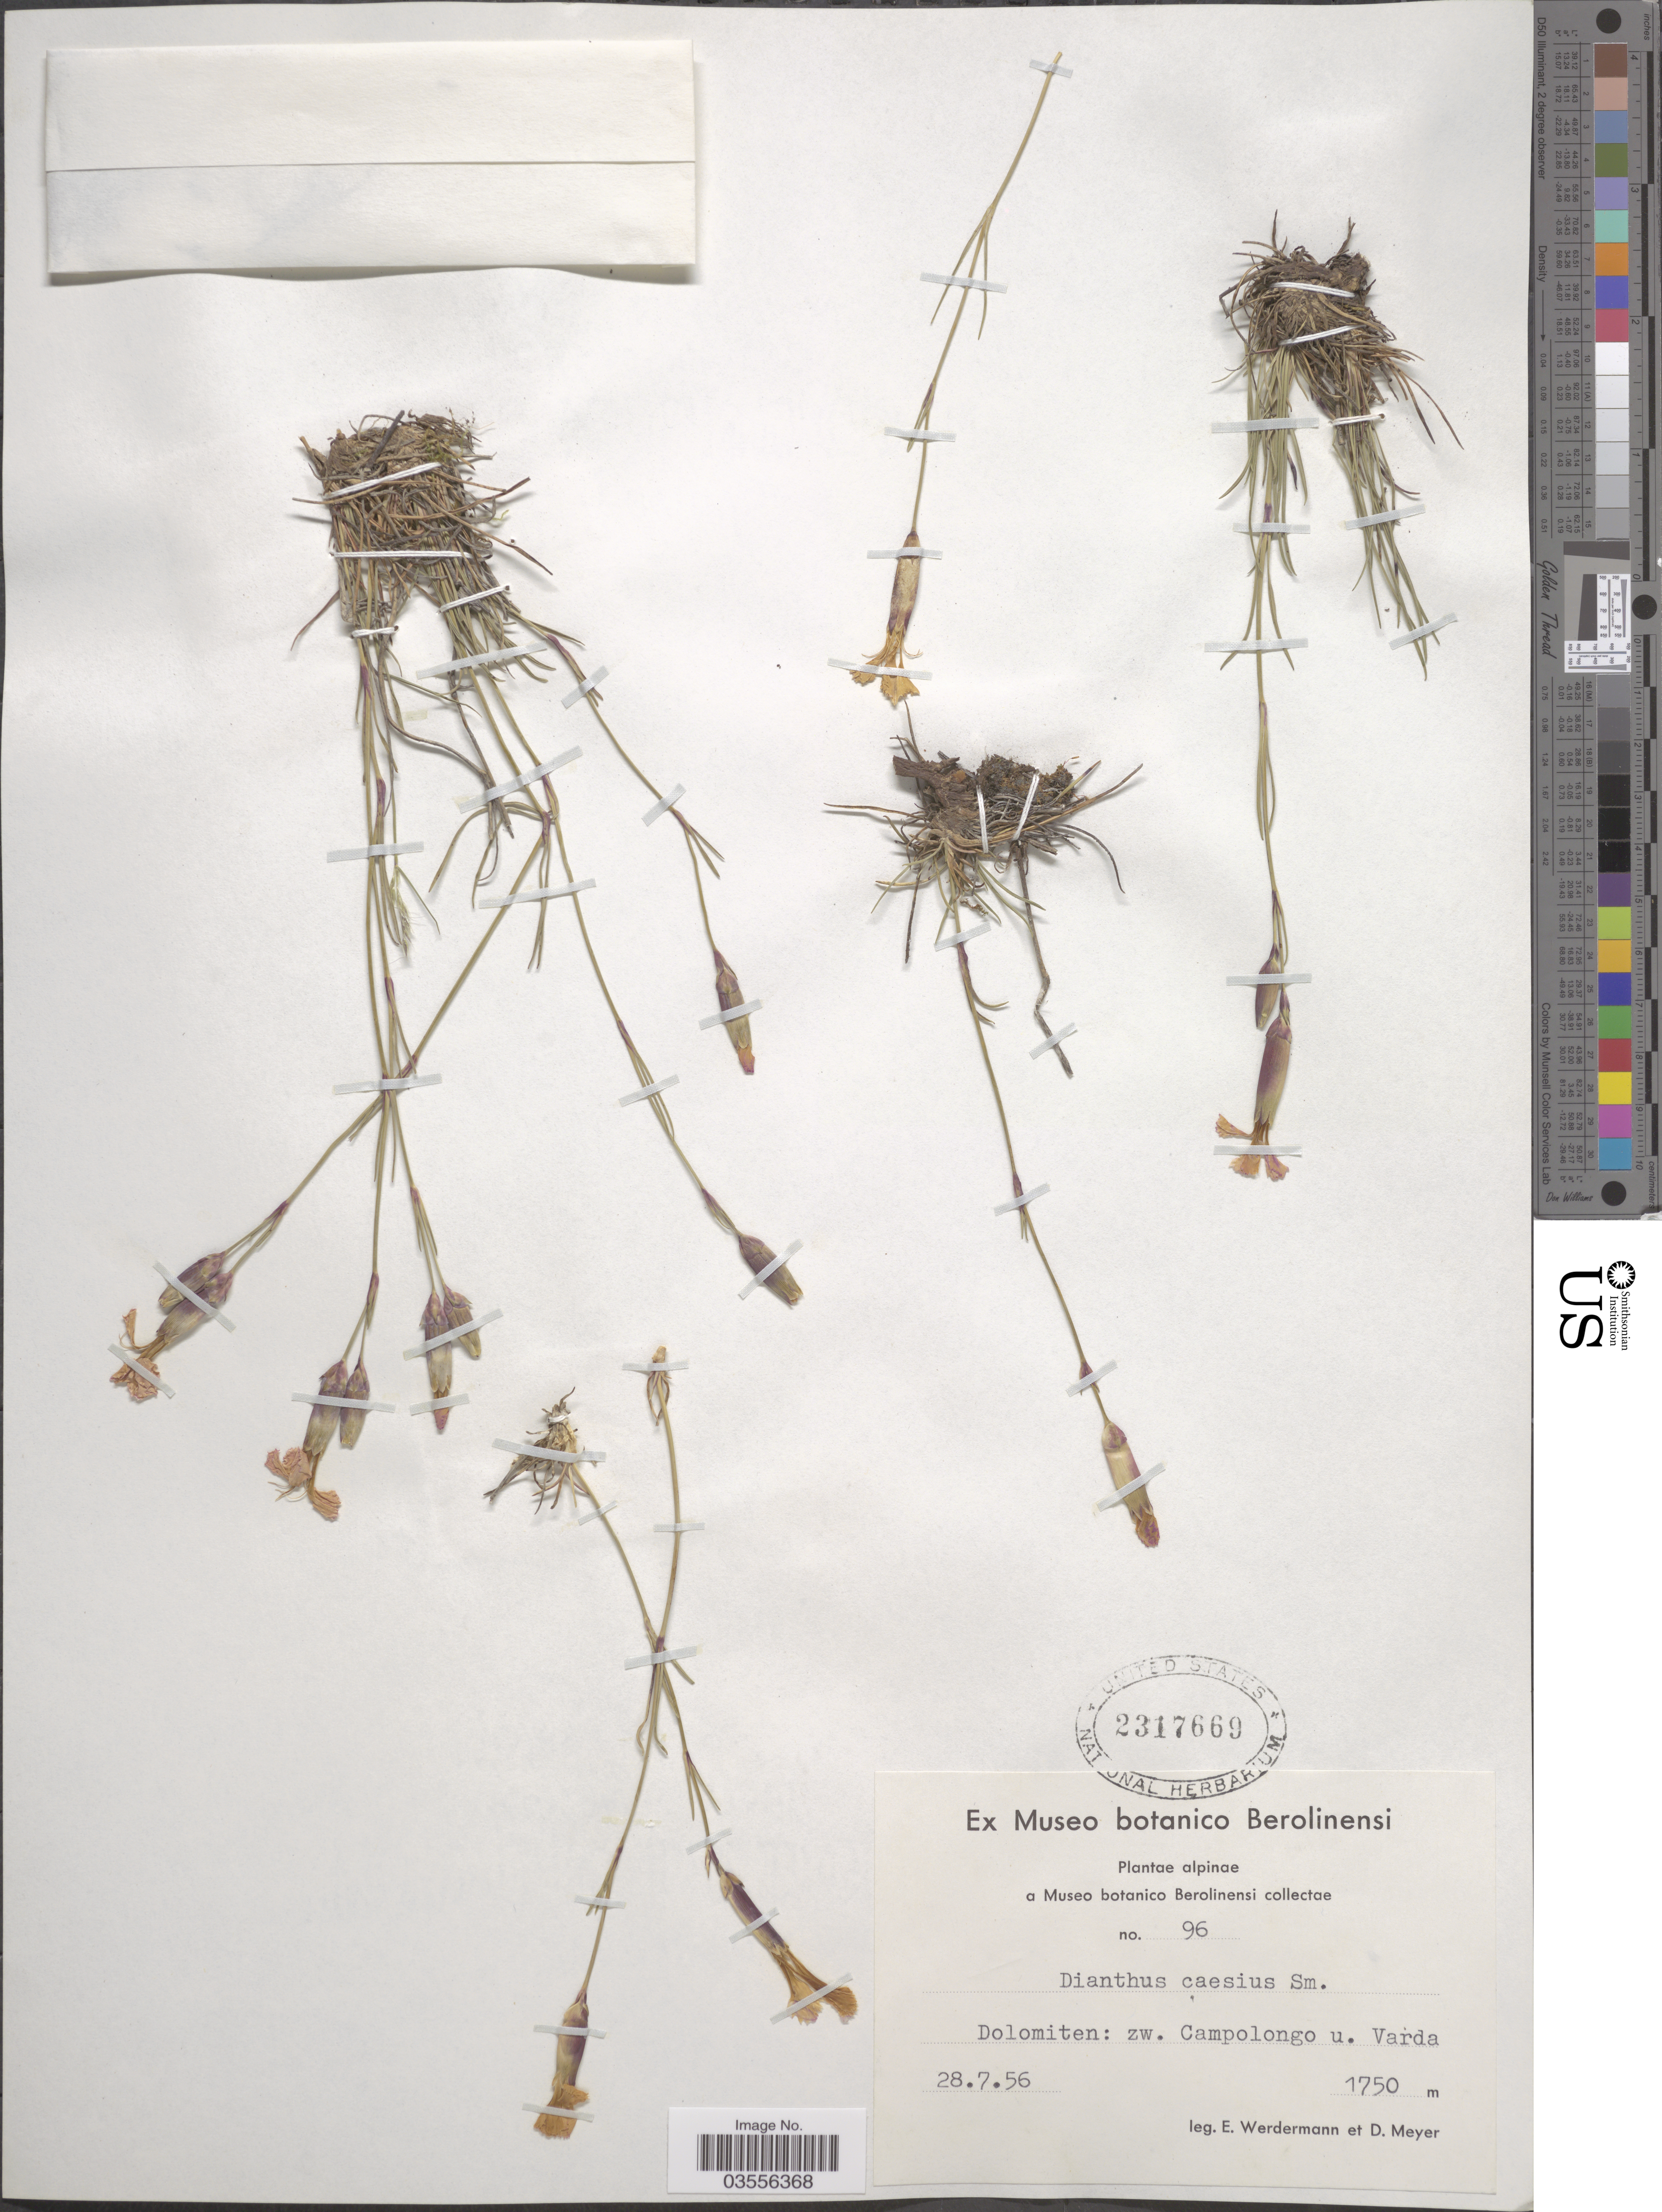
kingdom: Plantae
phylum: Tracheophyta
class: Magnoliopsida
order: Caryophyllales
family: Caryophyllaceae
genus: Dianthus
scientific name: Dianthus caesius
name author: Sm.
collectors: E. Werdermann & D. Meyer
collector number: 96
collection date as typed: Transcribed d/m/y: 28/7/56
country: Italy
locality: Alpinae. Dolomiten: zw. Campolongo u. Varda.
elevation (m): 1750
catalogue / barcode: US 2317669